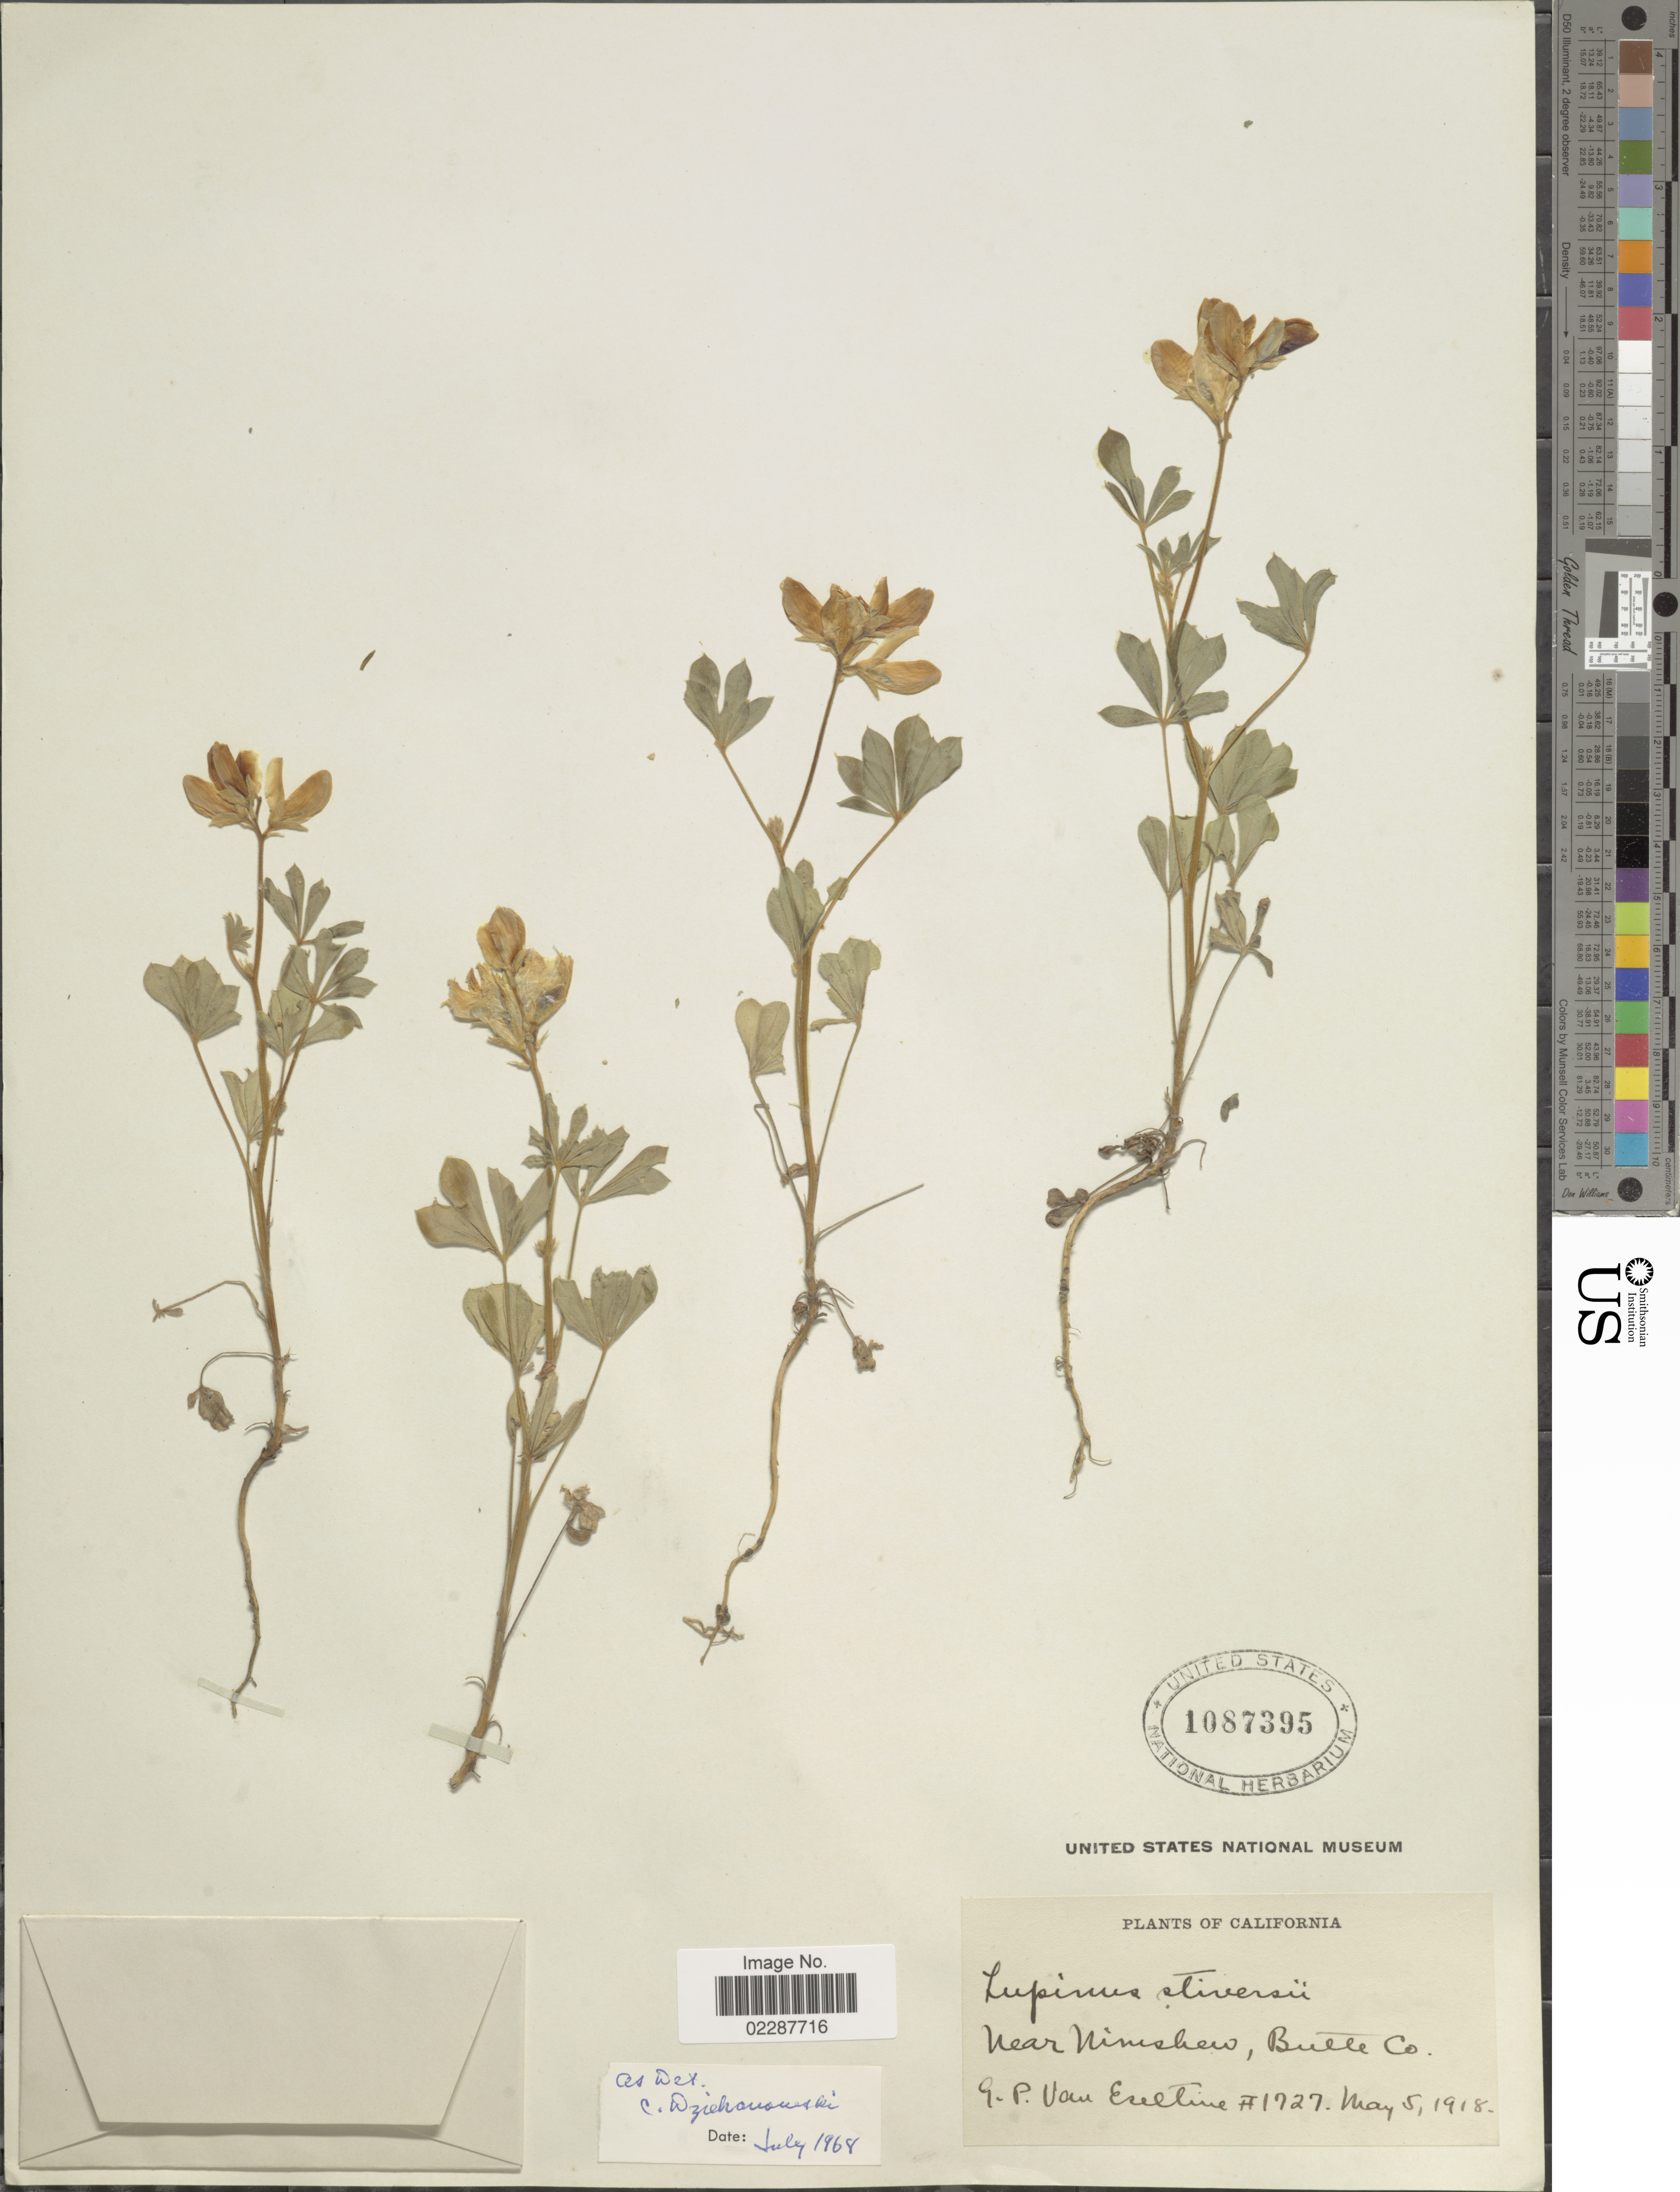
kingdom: Plantae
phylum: Tracheophyta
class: Magnoliopsida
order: Fabales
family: Fabaceae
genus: Lupinus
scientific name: Lupinus stiversii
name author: Kellogg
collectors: G. P. Van Eseltine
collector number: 1727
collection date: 1918-05-05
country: United States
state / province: California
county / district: Butte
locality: Near Nineshew, Butte Co.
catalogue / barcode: US 1087395